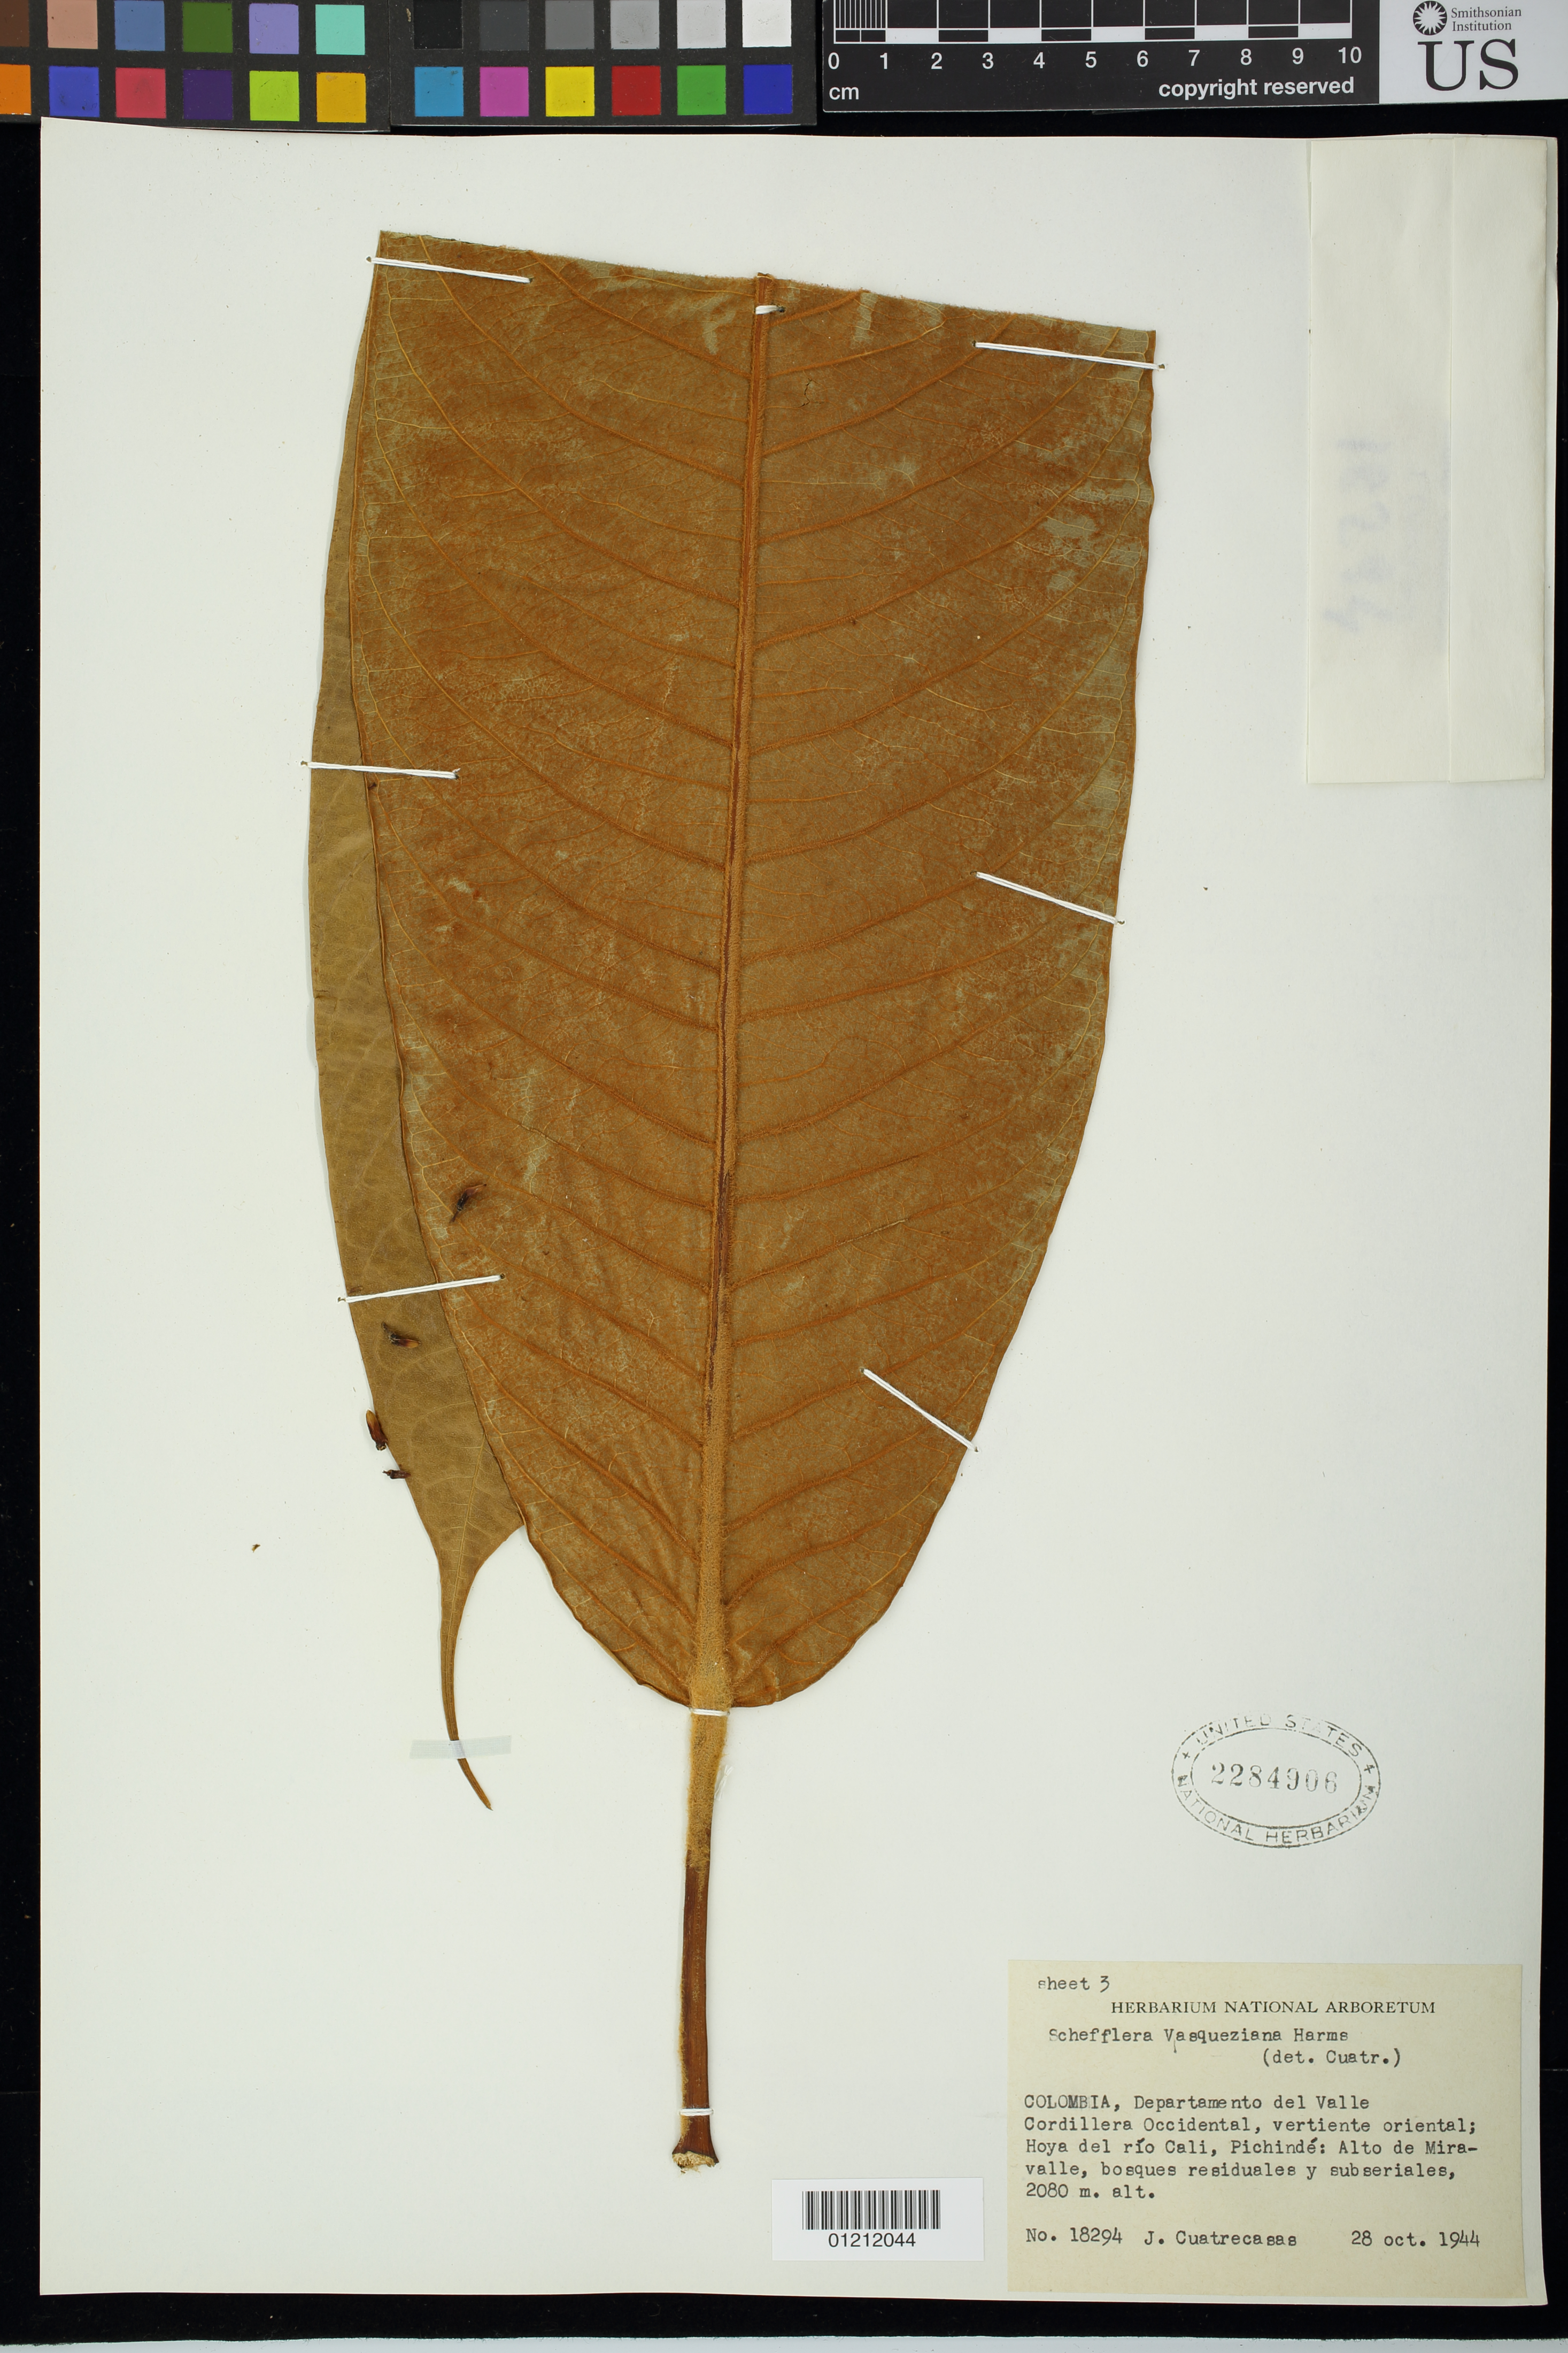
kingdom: Plantae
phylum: Tracheophyta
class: Magnoliopsida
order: Apiales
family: Araliaceae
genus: Schefflera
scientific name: Schefflera vasqueziana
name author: Harms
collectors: J. Cuatrecasas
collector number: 18294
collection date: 1944-10-28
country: Colombia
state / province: Valle del Cauca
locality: Departamento del Valle. Cordillera Occidental, vertiente oriental; Hoya del río Cali, Pichindé: Alto de Miravalle, bosques residuales y subseriales.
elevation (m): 2080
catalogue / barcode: US 2284906